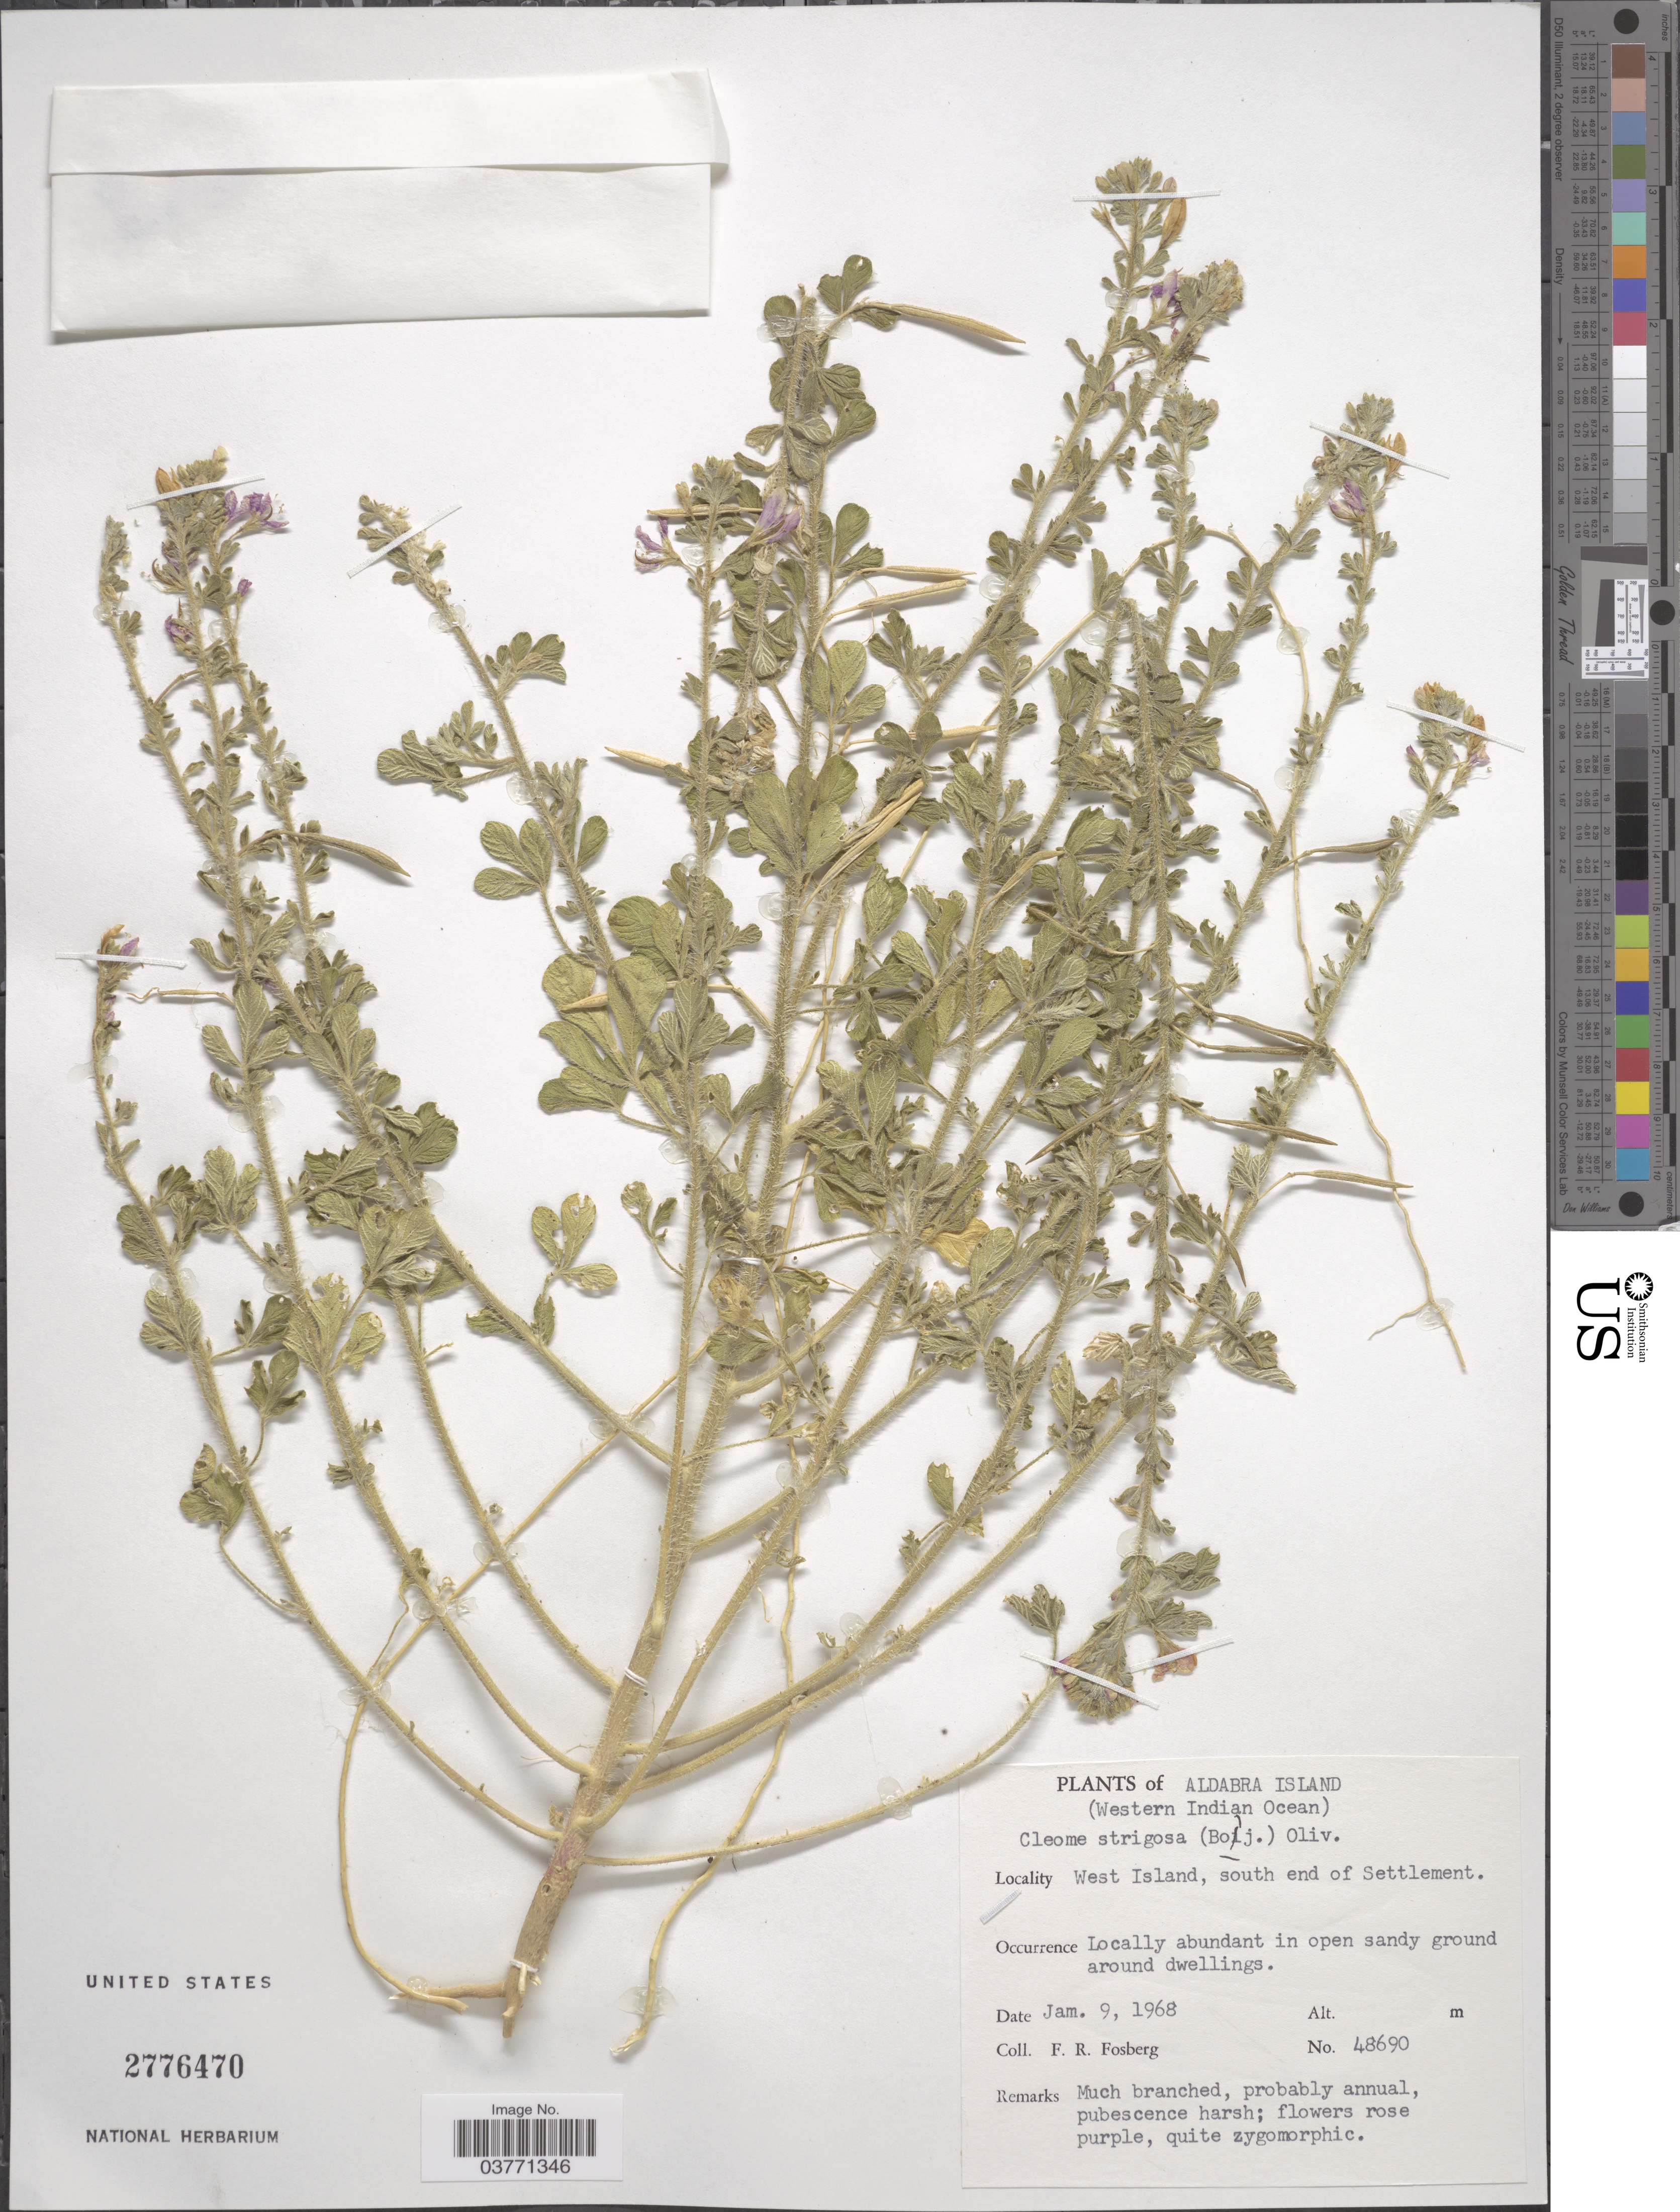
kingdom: Plantae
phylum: Tracheophyta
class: Magnoliopsida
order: Brassicales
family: Cleomaceae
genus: Sieruela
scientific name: Sieruela strigosa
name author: (Bojer) Roalson & J.C. Hall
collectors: F. R. Fosberg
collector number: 48690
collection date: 1968-01-09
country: Seychelles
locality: Aldabra Island. (Western Indian Ocean). West Island, south end of Settlement.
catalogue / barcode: US 2776470